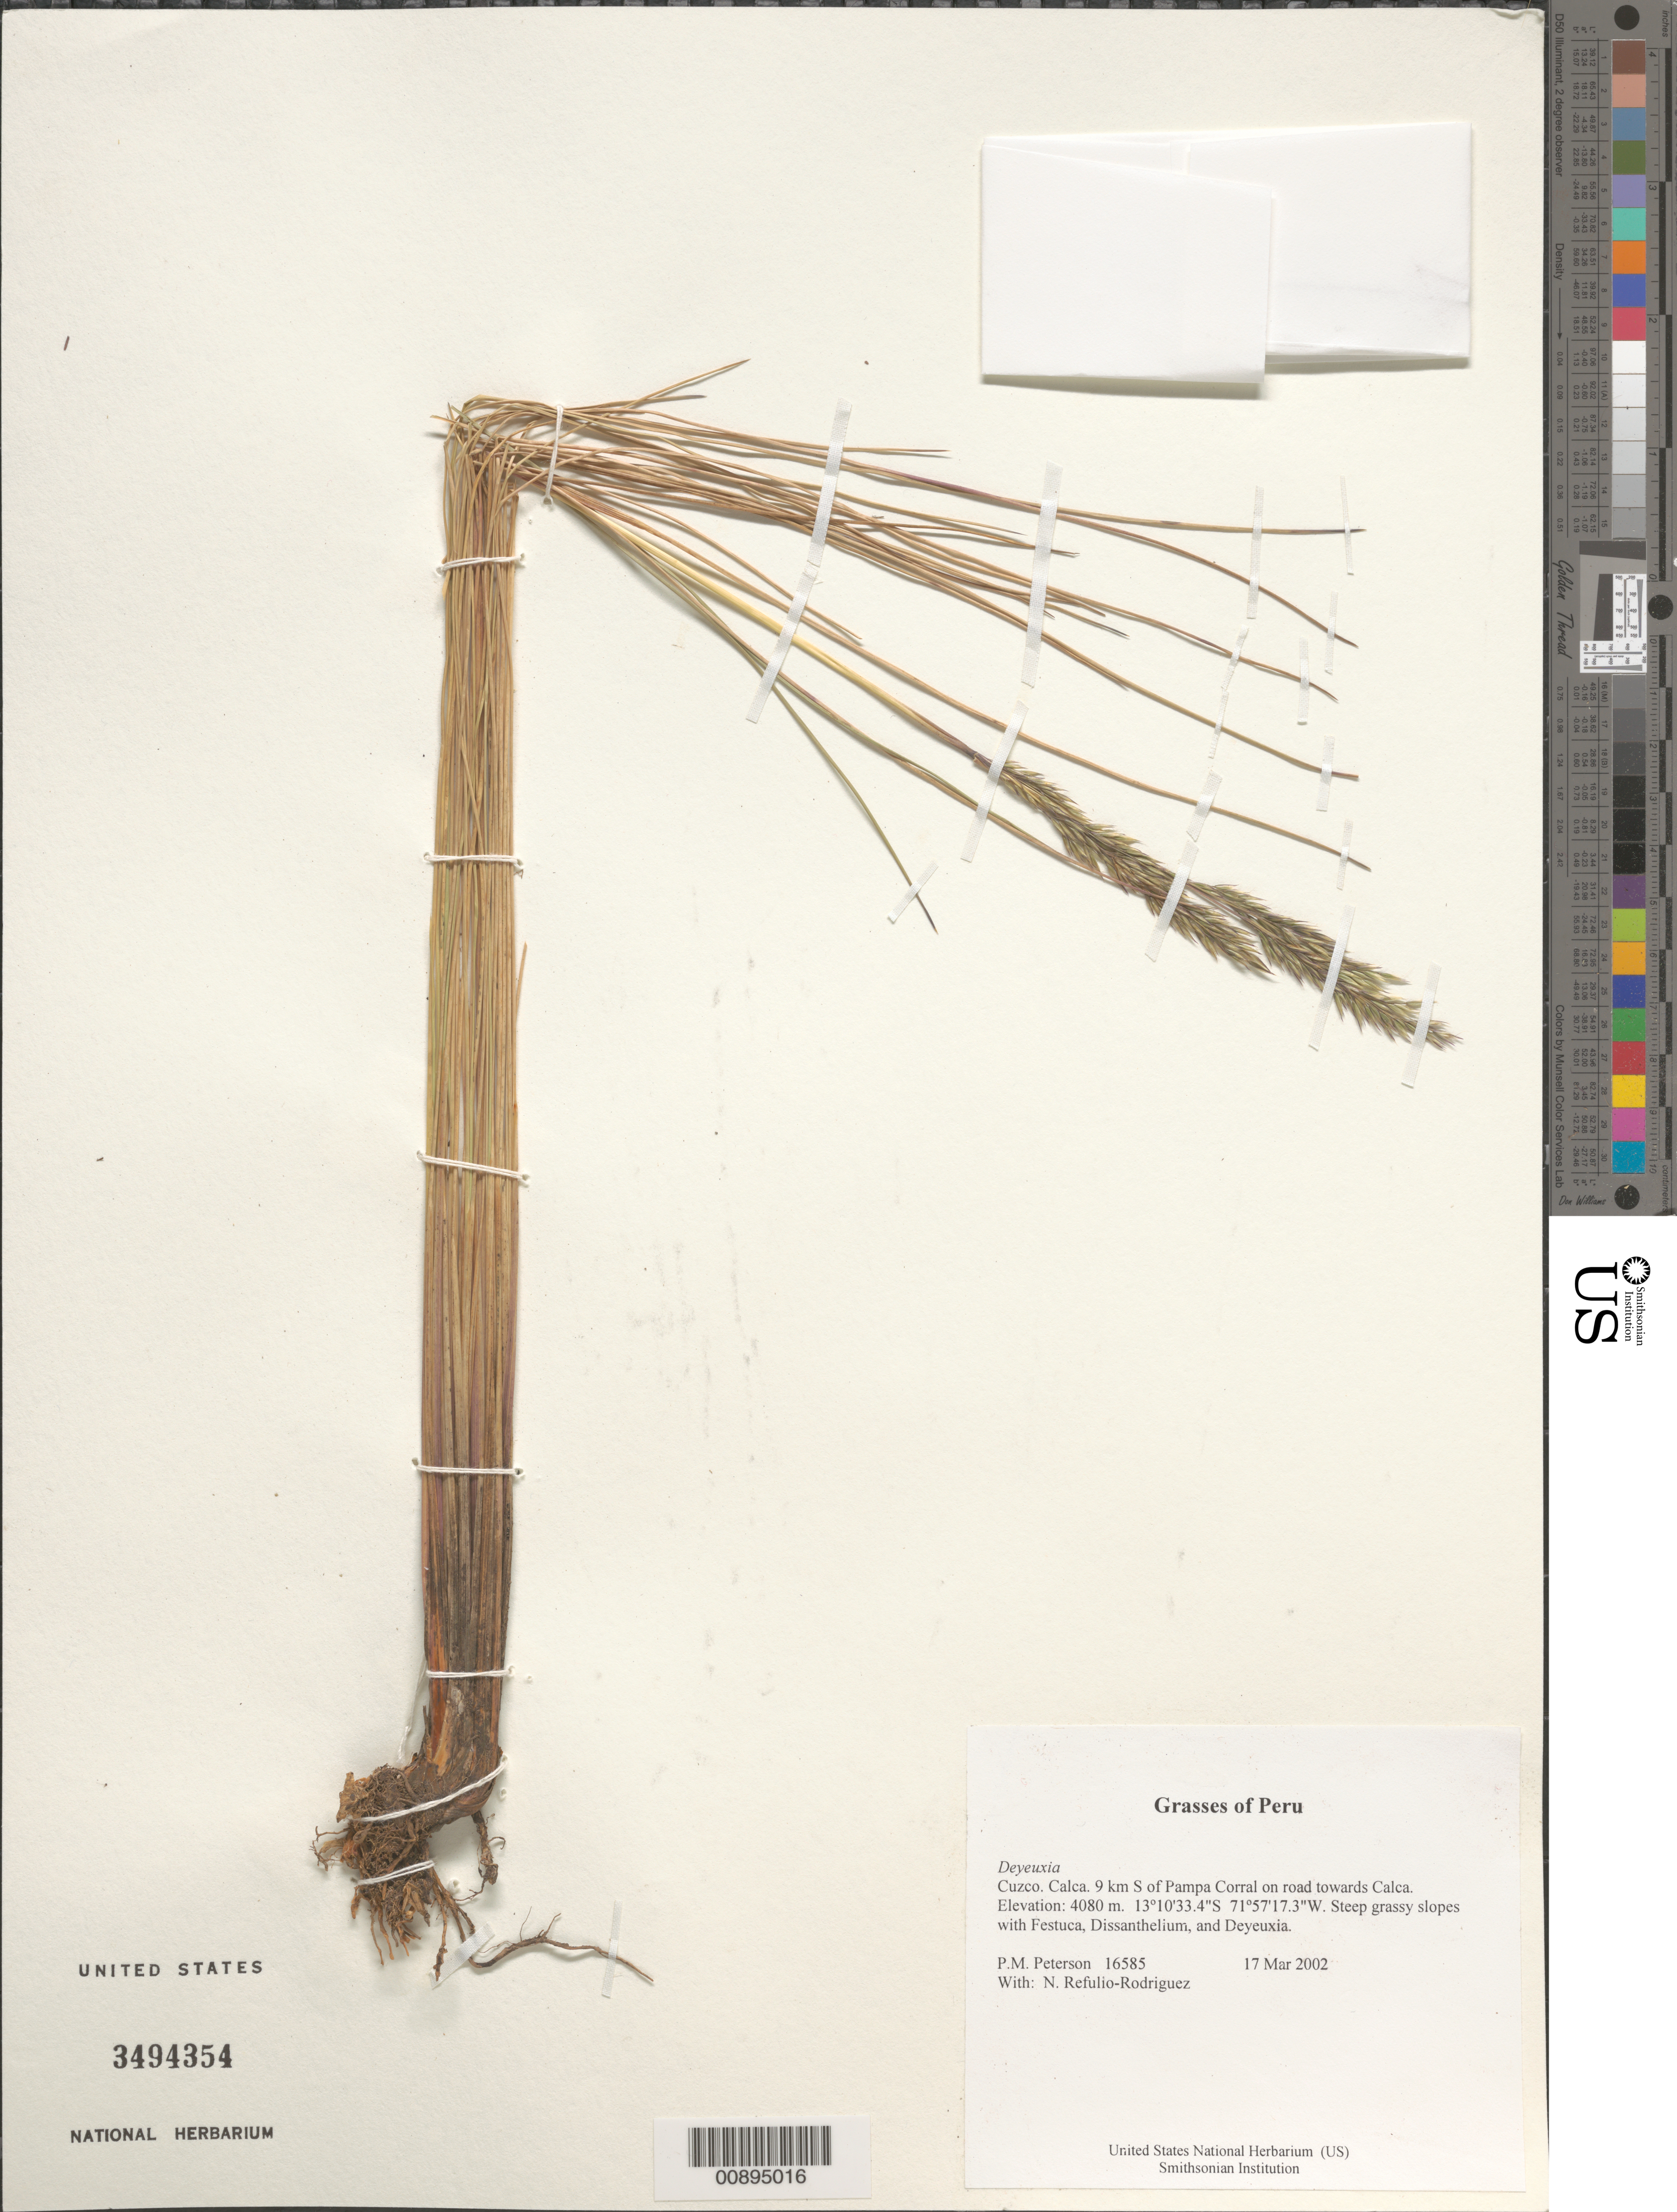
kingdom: Plantae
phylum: Tracheophyta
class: Liliopsida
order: Poales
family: Poaceae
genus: Calamagrostis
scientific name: Calamagrostis sp.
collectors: P. M. Peterson & N. Refulio-Rodríguez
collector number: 16585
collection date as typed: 17 Mar 2002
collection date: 2002-03-17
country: Peru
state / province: Cusco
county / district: Calca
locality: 9 km S of Pampa Corral on road towards Calca.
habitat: Steep grassy slopes with ~Festuca, Dissanthelium, and Deyeuxia~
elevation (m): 4080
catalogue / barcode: US 3494354